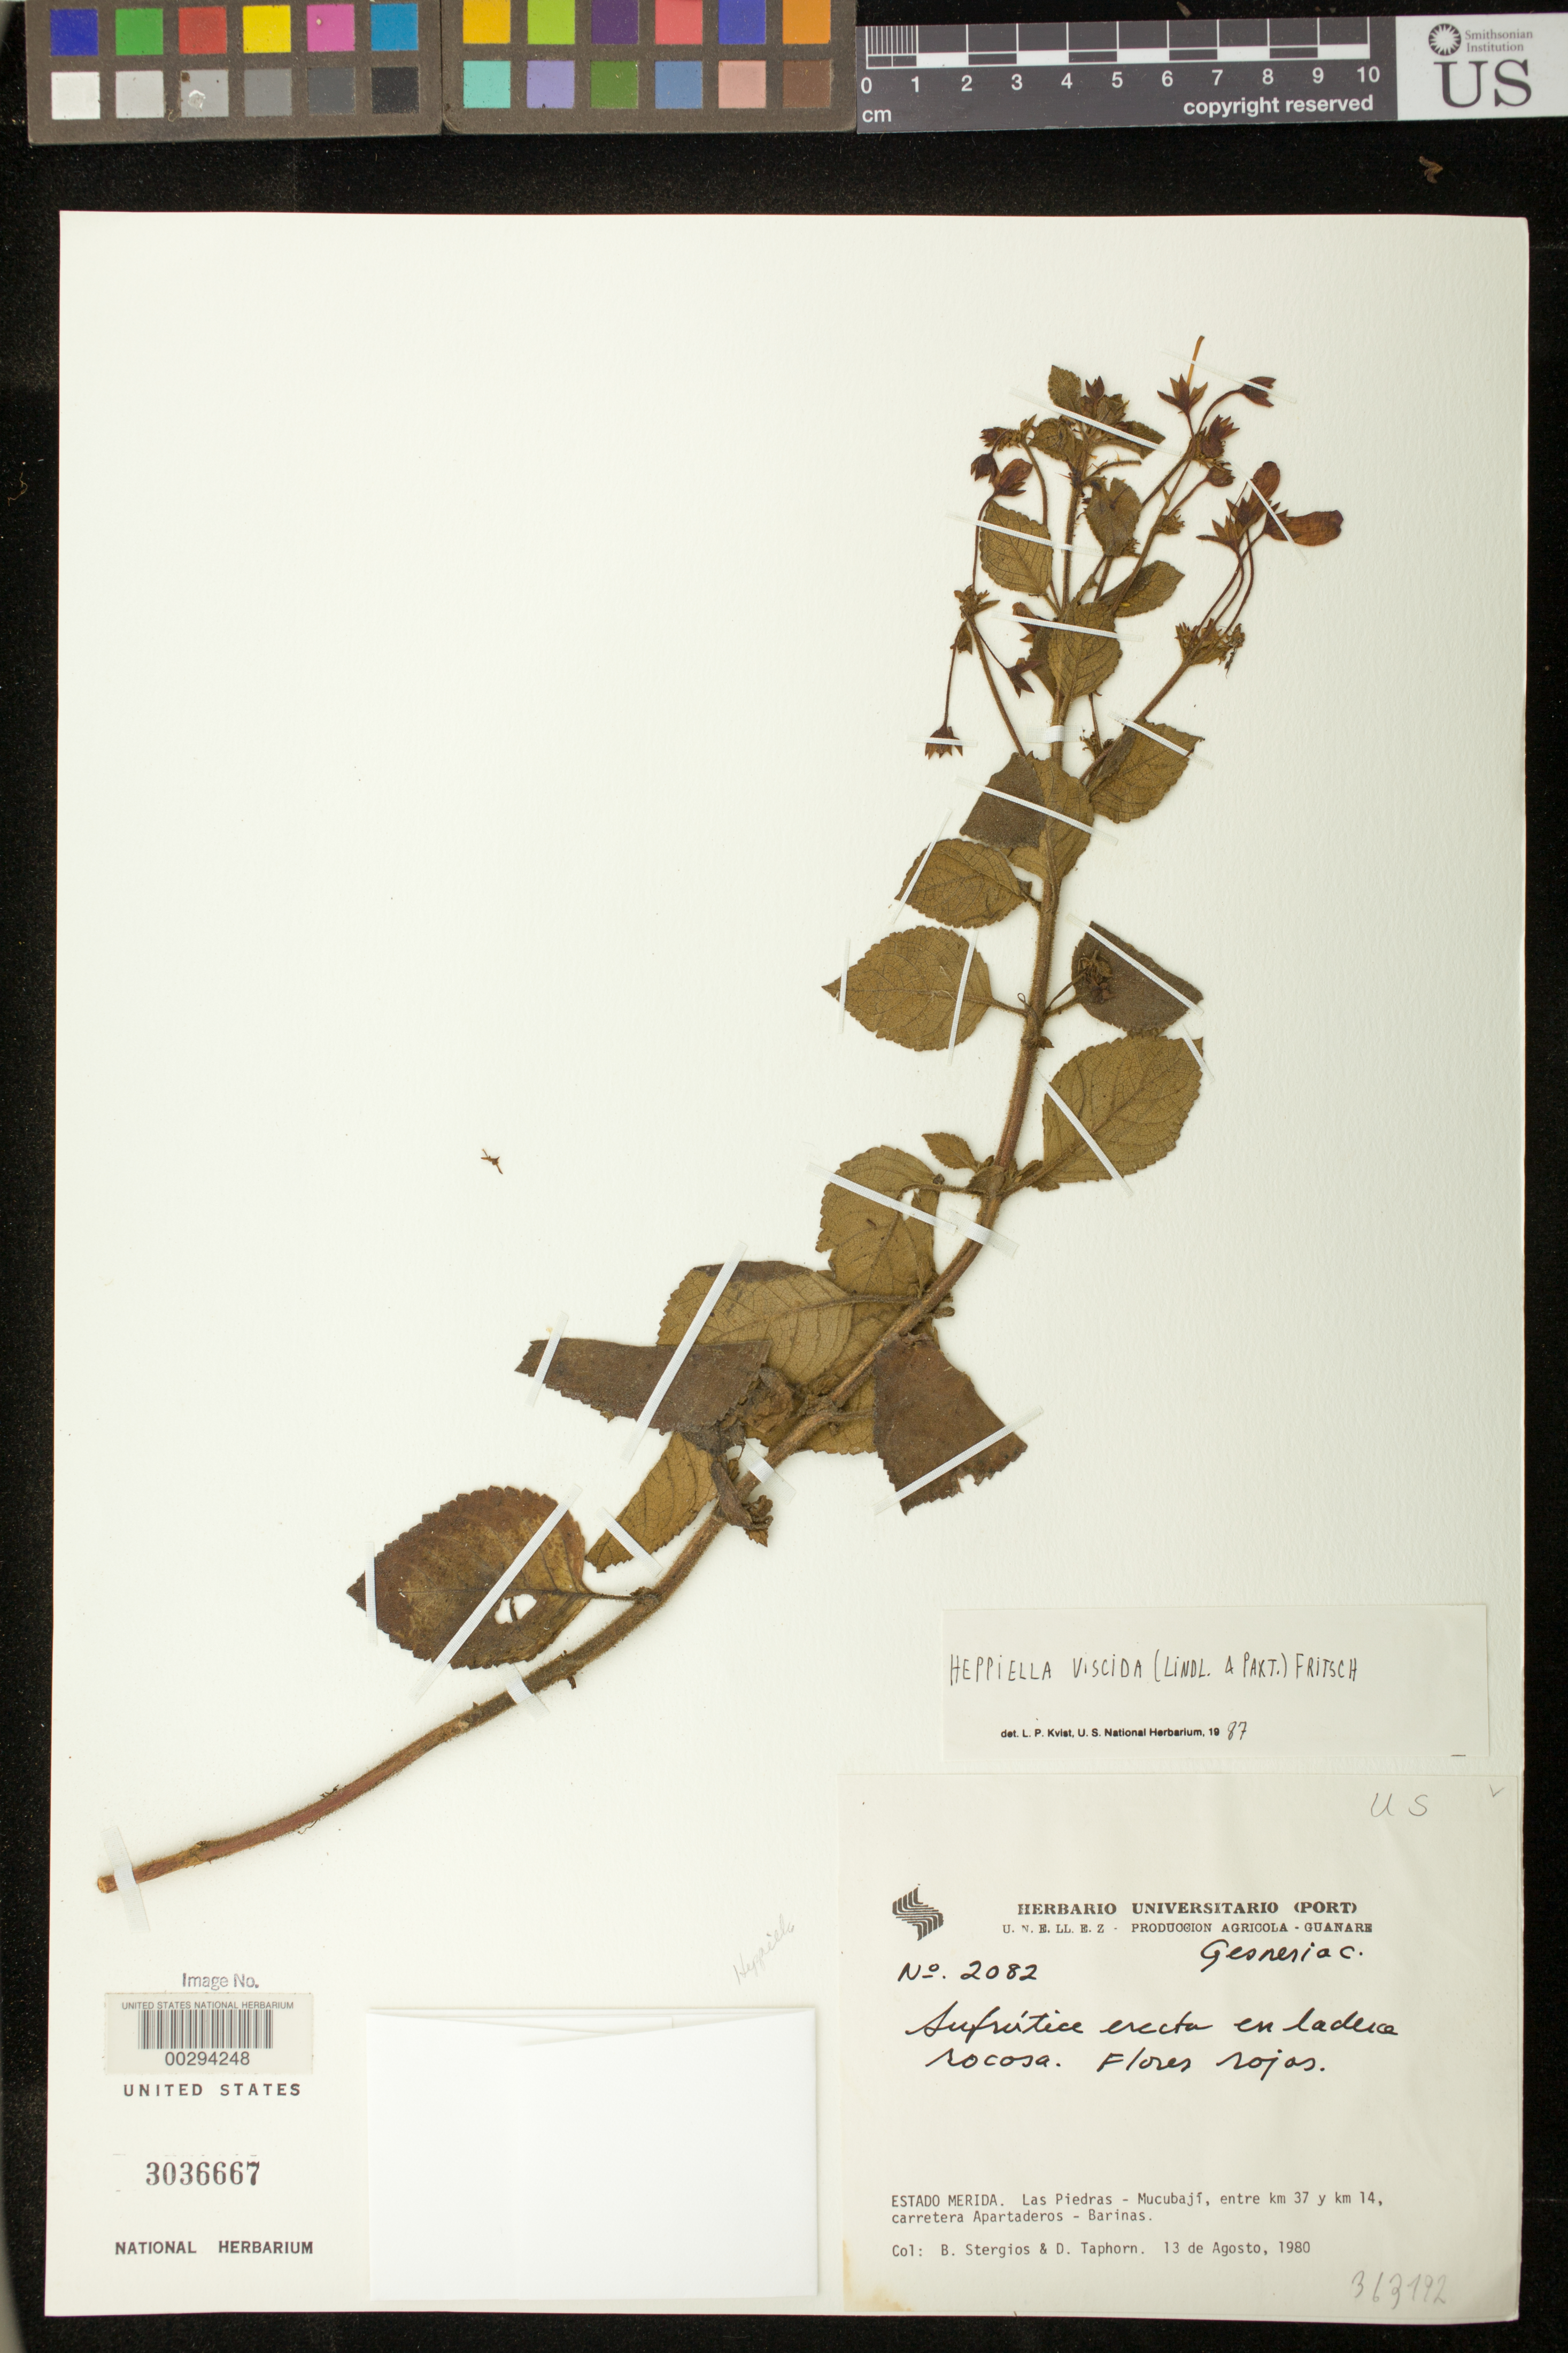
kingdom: Plantae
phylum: Tracheophyta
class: Magnoliopsida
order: Lamiales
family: Gesneriaceae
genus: Heppiella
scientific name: Heppiella viscida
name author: (Lindl. &) Fritsch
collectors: B. G. Stergios & D. Taphorn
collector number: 2082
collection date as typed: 13 Aug 1980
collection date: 1980-08-13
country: Venezuela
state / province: Mérida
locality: Las Piedras - Mucubaji, between km 37 and km 14, Apartaderos - Barinas highway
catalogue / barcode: US 3036667